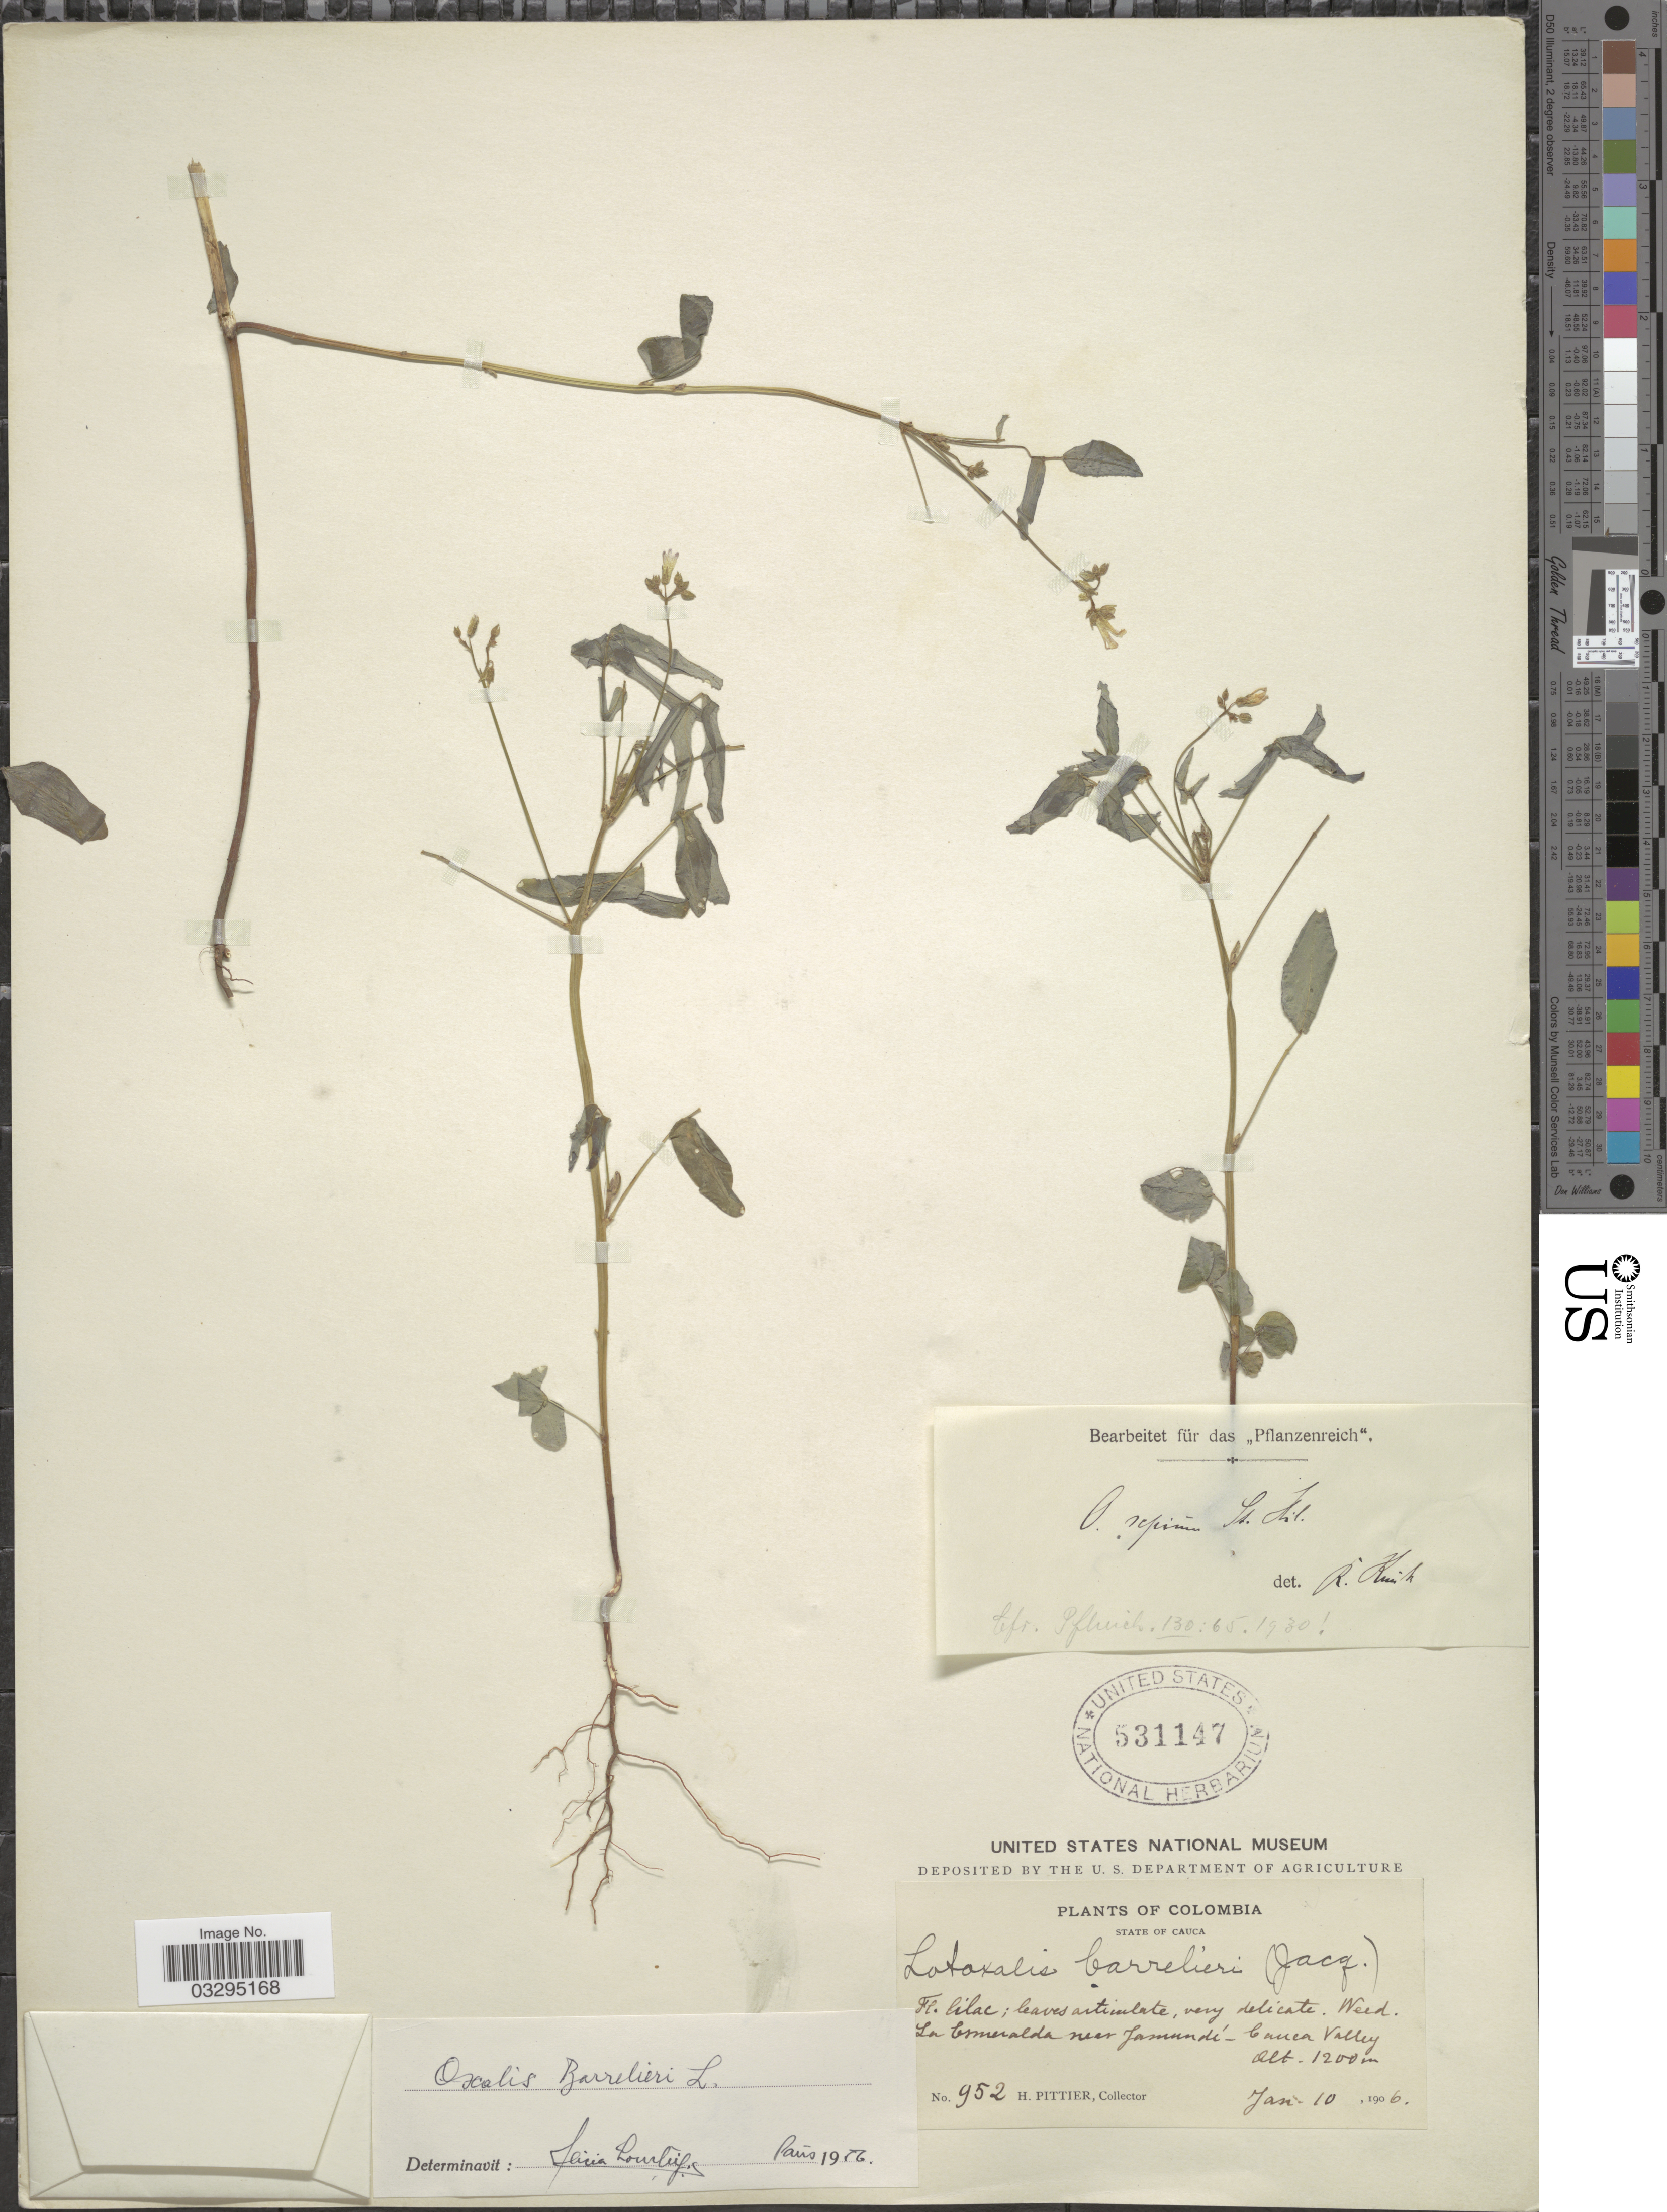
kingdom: Plantae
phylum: Tracheophyta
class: Magnoliopsida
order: Oxalidales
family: Oxalidaceae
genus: Oxalis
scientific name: Oxalis barrelieri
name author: L.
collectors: H. F. Pittier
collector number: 952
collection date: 1906-01-10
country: Colombia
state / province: Cauca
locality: State of Cauca. In Esmeralda near Jamundí - Cauca Valley.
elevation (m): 1200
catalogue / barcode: US 531147